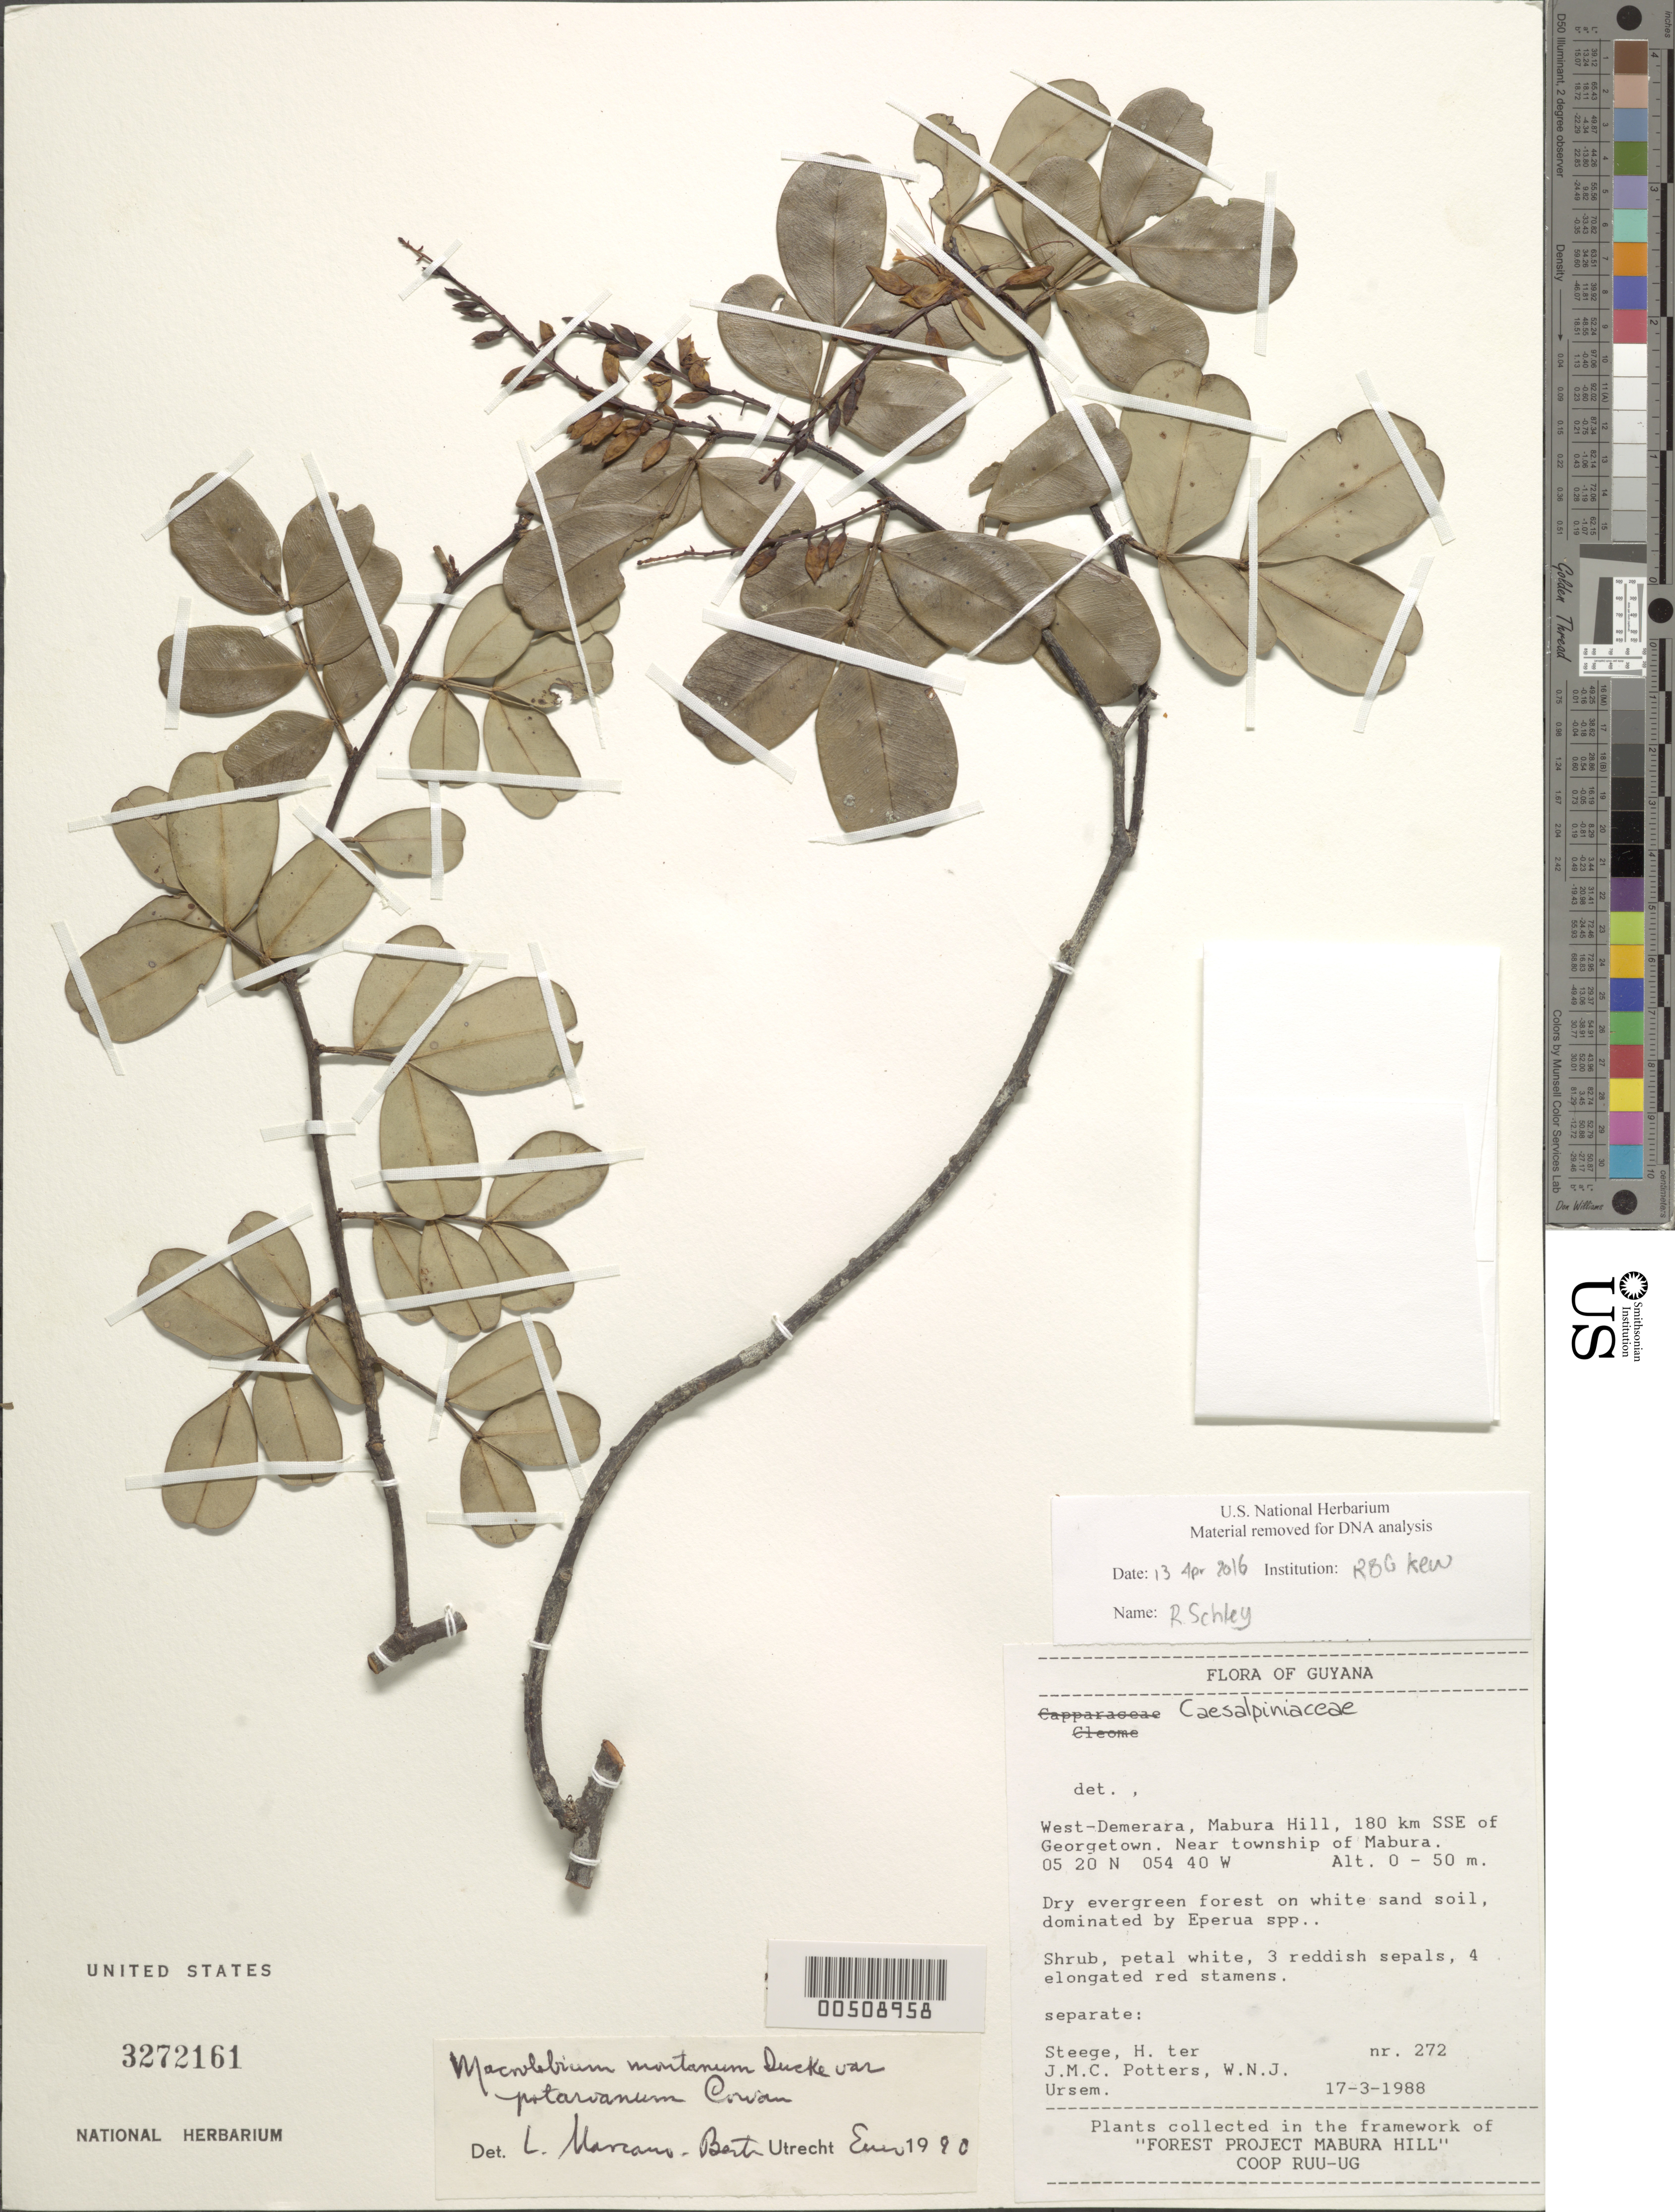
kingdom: Plantae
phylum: Tracheophyta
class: Magnoliopsida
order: Fabales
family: Fabaceae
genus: Macrolobium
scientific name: Macrolobium montanum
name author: Ducke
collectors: H. ter Steege, J. Potters & W. Ursem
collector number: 272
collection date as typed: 17 Mar 1988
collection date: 1988-03-17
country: Guyana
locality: West-demerara, mabura hill, sse of georgetown, mabura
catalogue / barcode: US 3272161